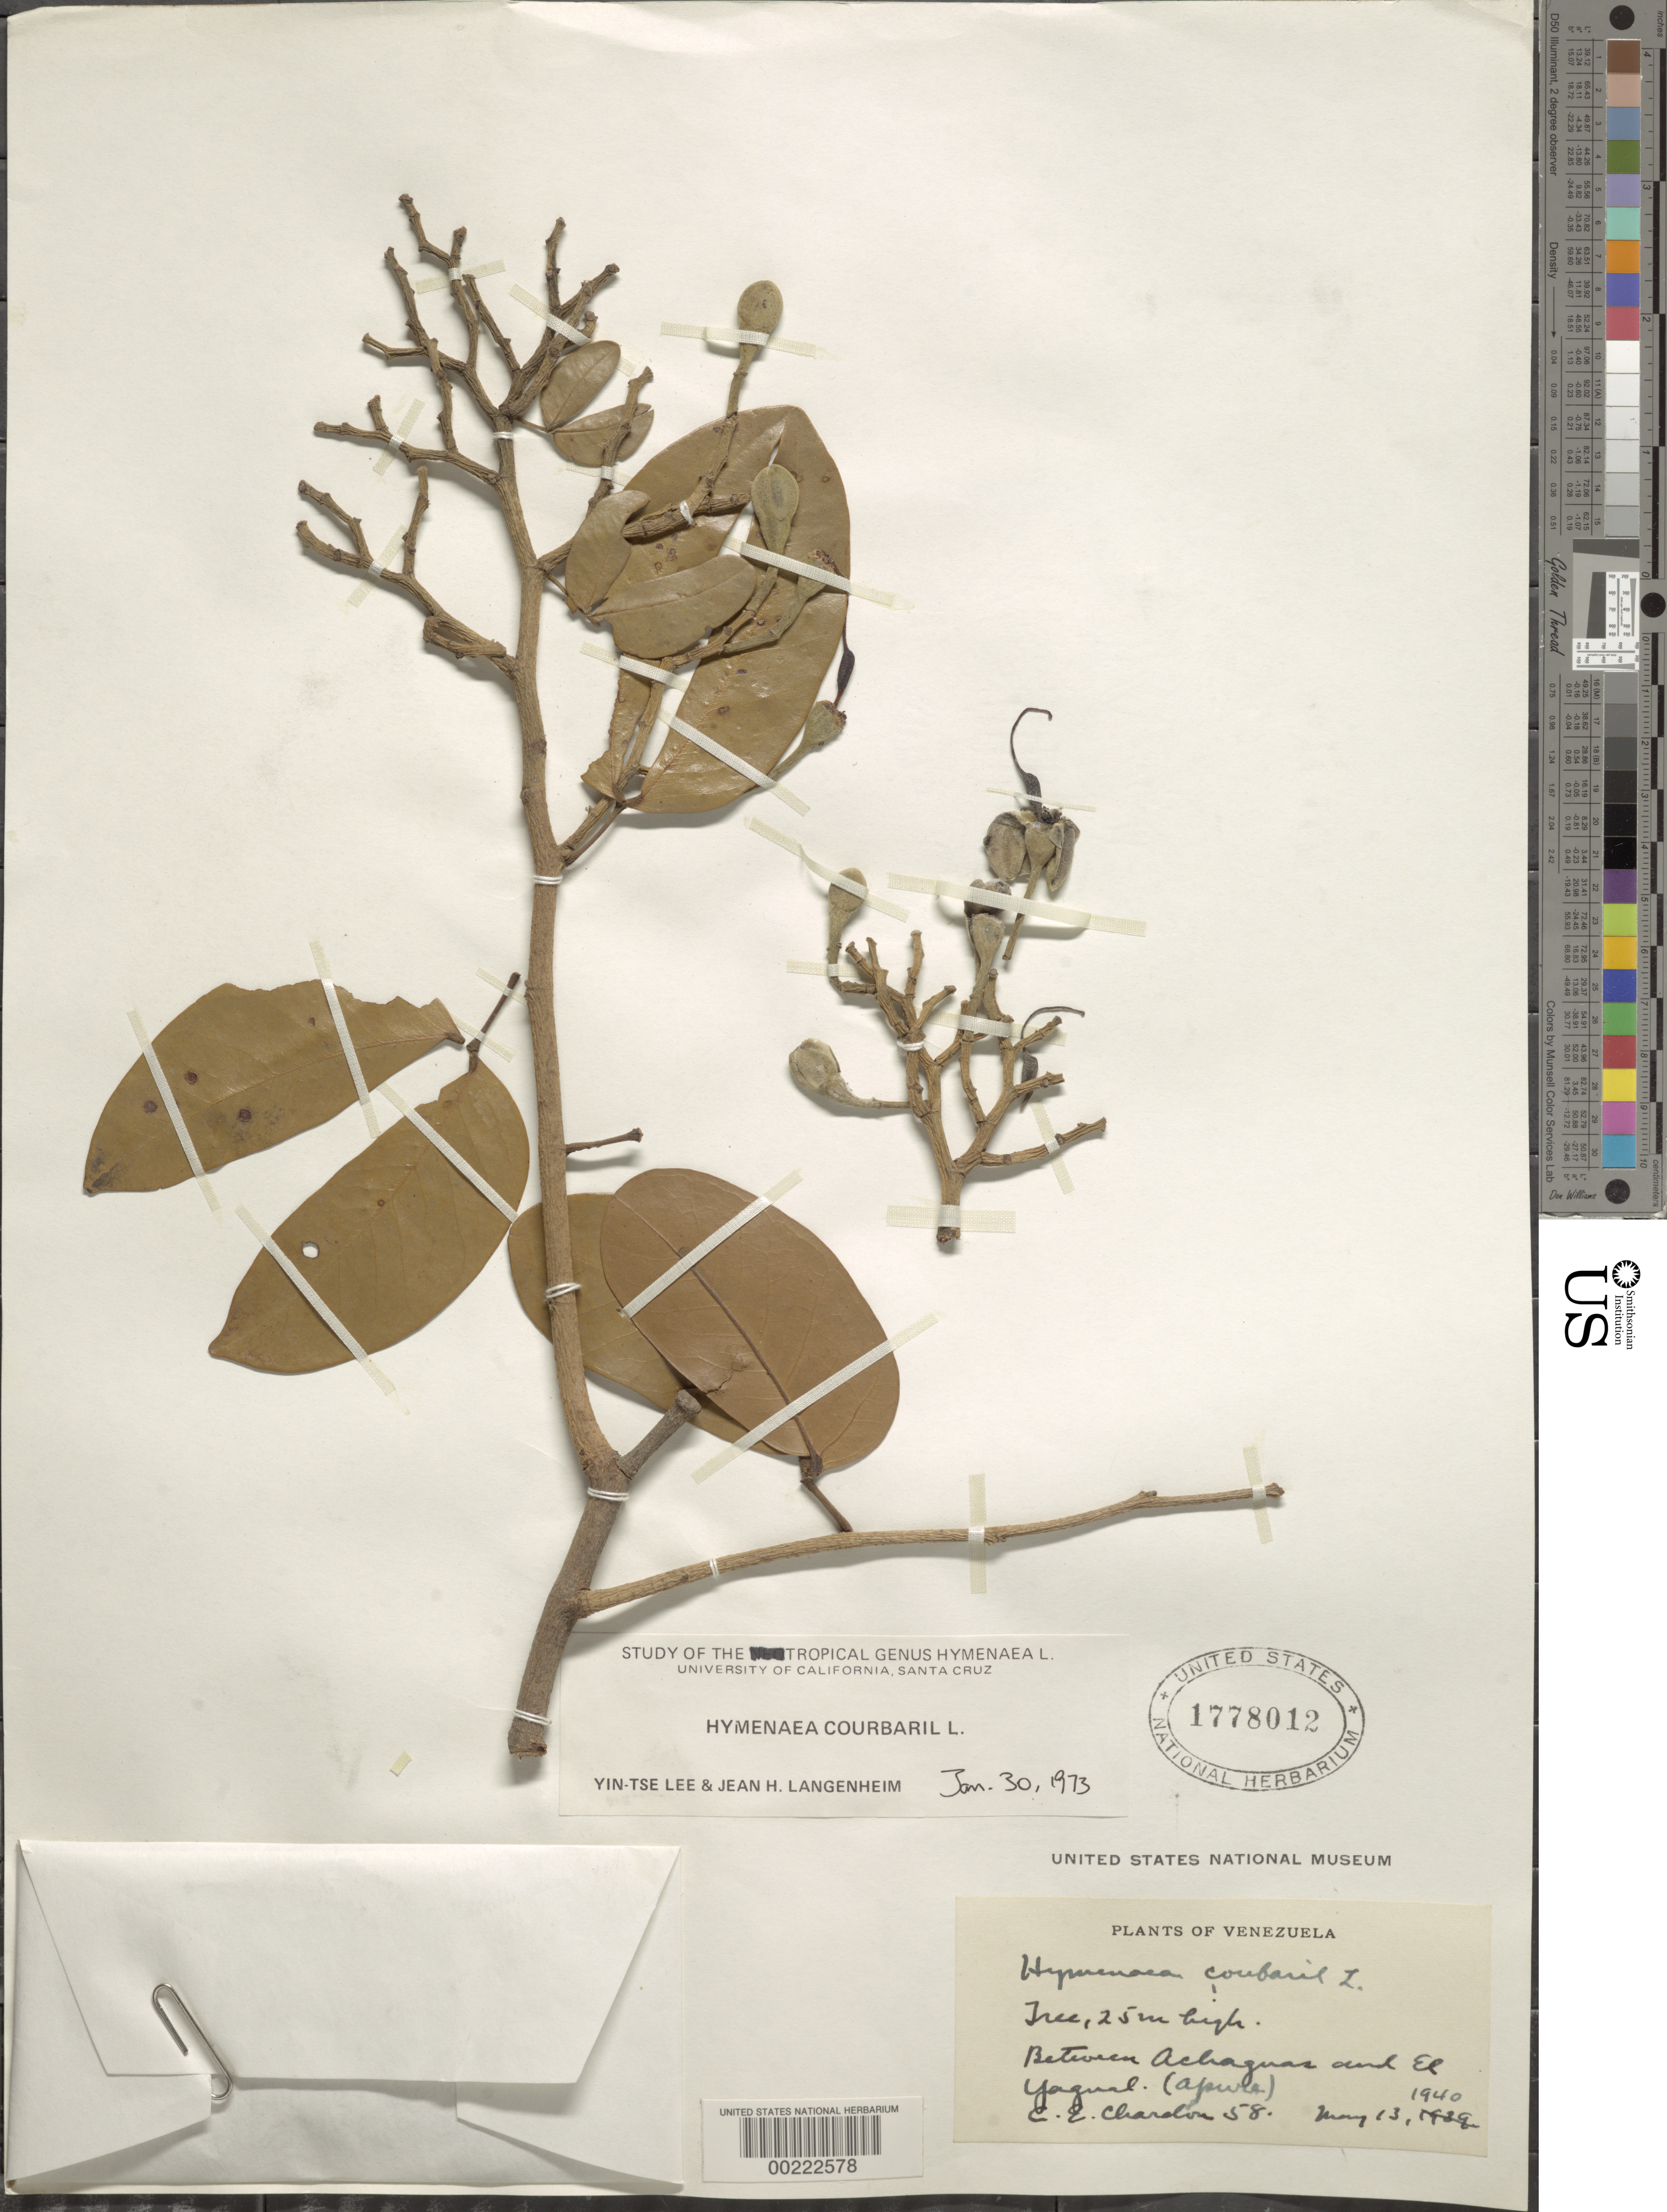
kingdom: Plantae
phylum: Tracheophyta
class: Magnoliopsida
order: Fabales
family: Fabaceae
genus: Hymenaea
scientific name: Hymenaea courbaril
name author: L.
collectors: C. E. Chardón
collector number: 58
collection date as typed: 13 May 1940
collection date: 1940-05-13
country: Venezuela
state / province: Apure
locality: Between achaguas and el yaqual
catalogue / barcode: US 1778012